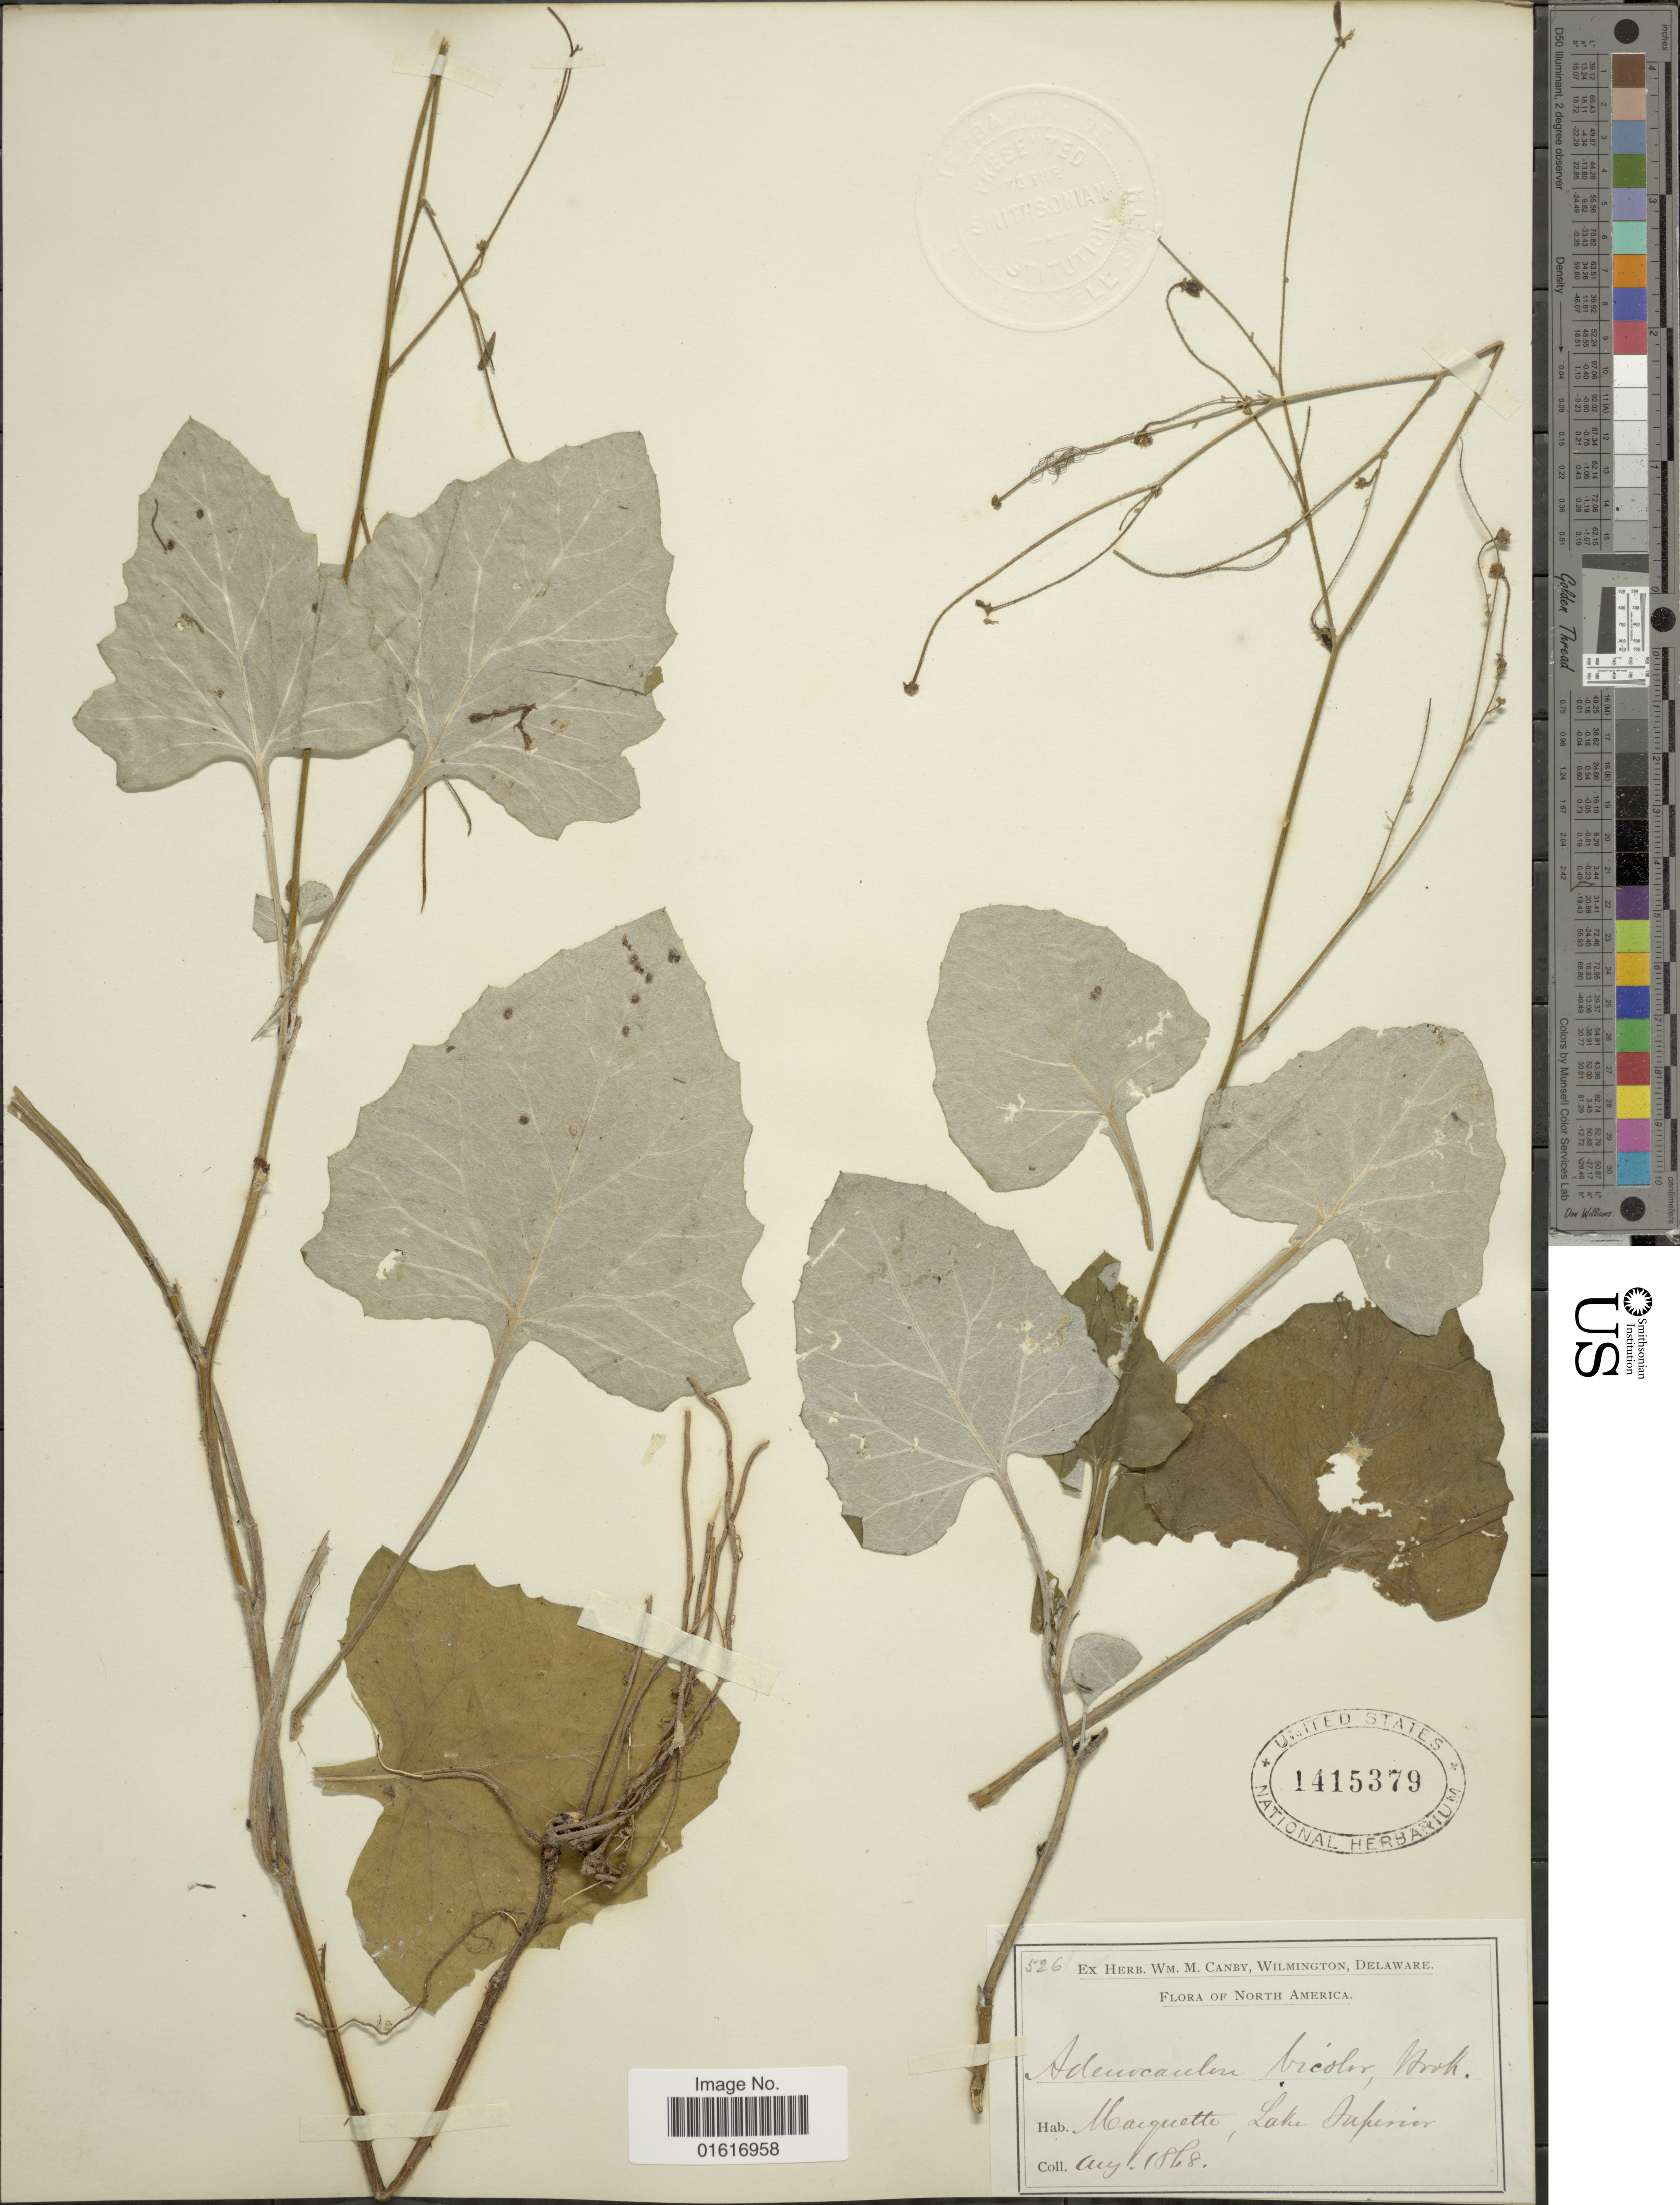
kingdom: Plantae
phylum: Tracheophyta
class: Magnoliopsida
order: Asterales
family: Asteraceae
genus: Adenocaulon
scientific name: Adenocaulon bicolor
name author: Hook.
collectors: ex herb. W.M. Canby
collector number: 526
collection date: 1868-08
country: United States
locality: Maiquetto, Lake Superior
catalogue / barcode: US 1415379